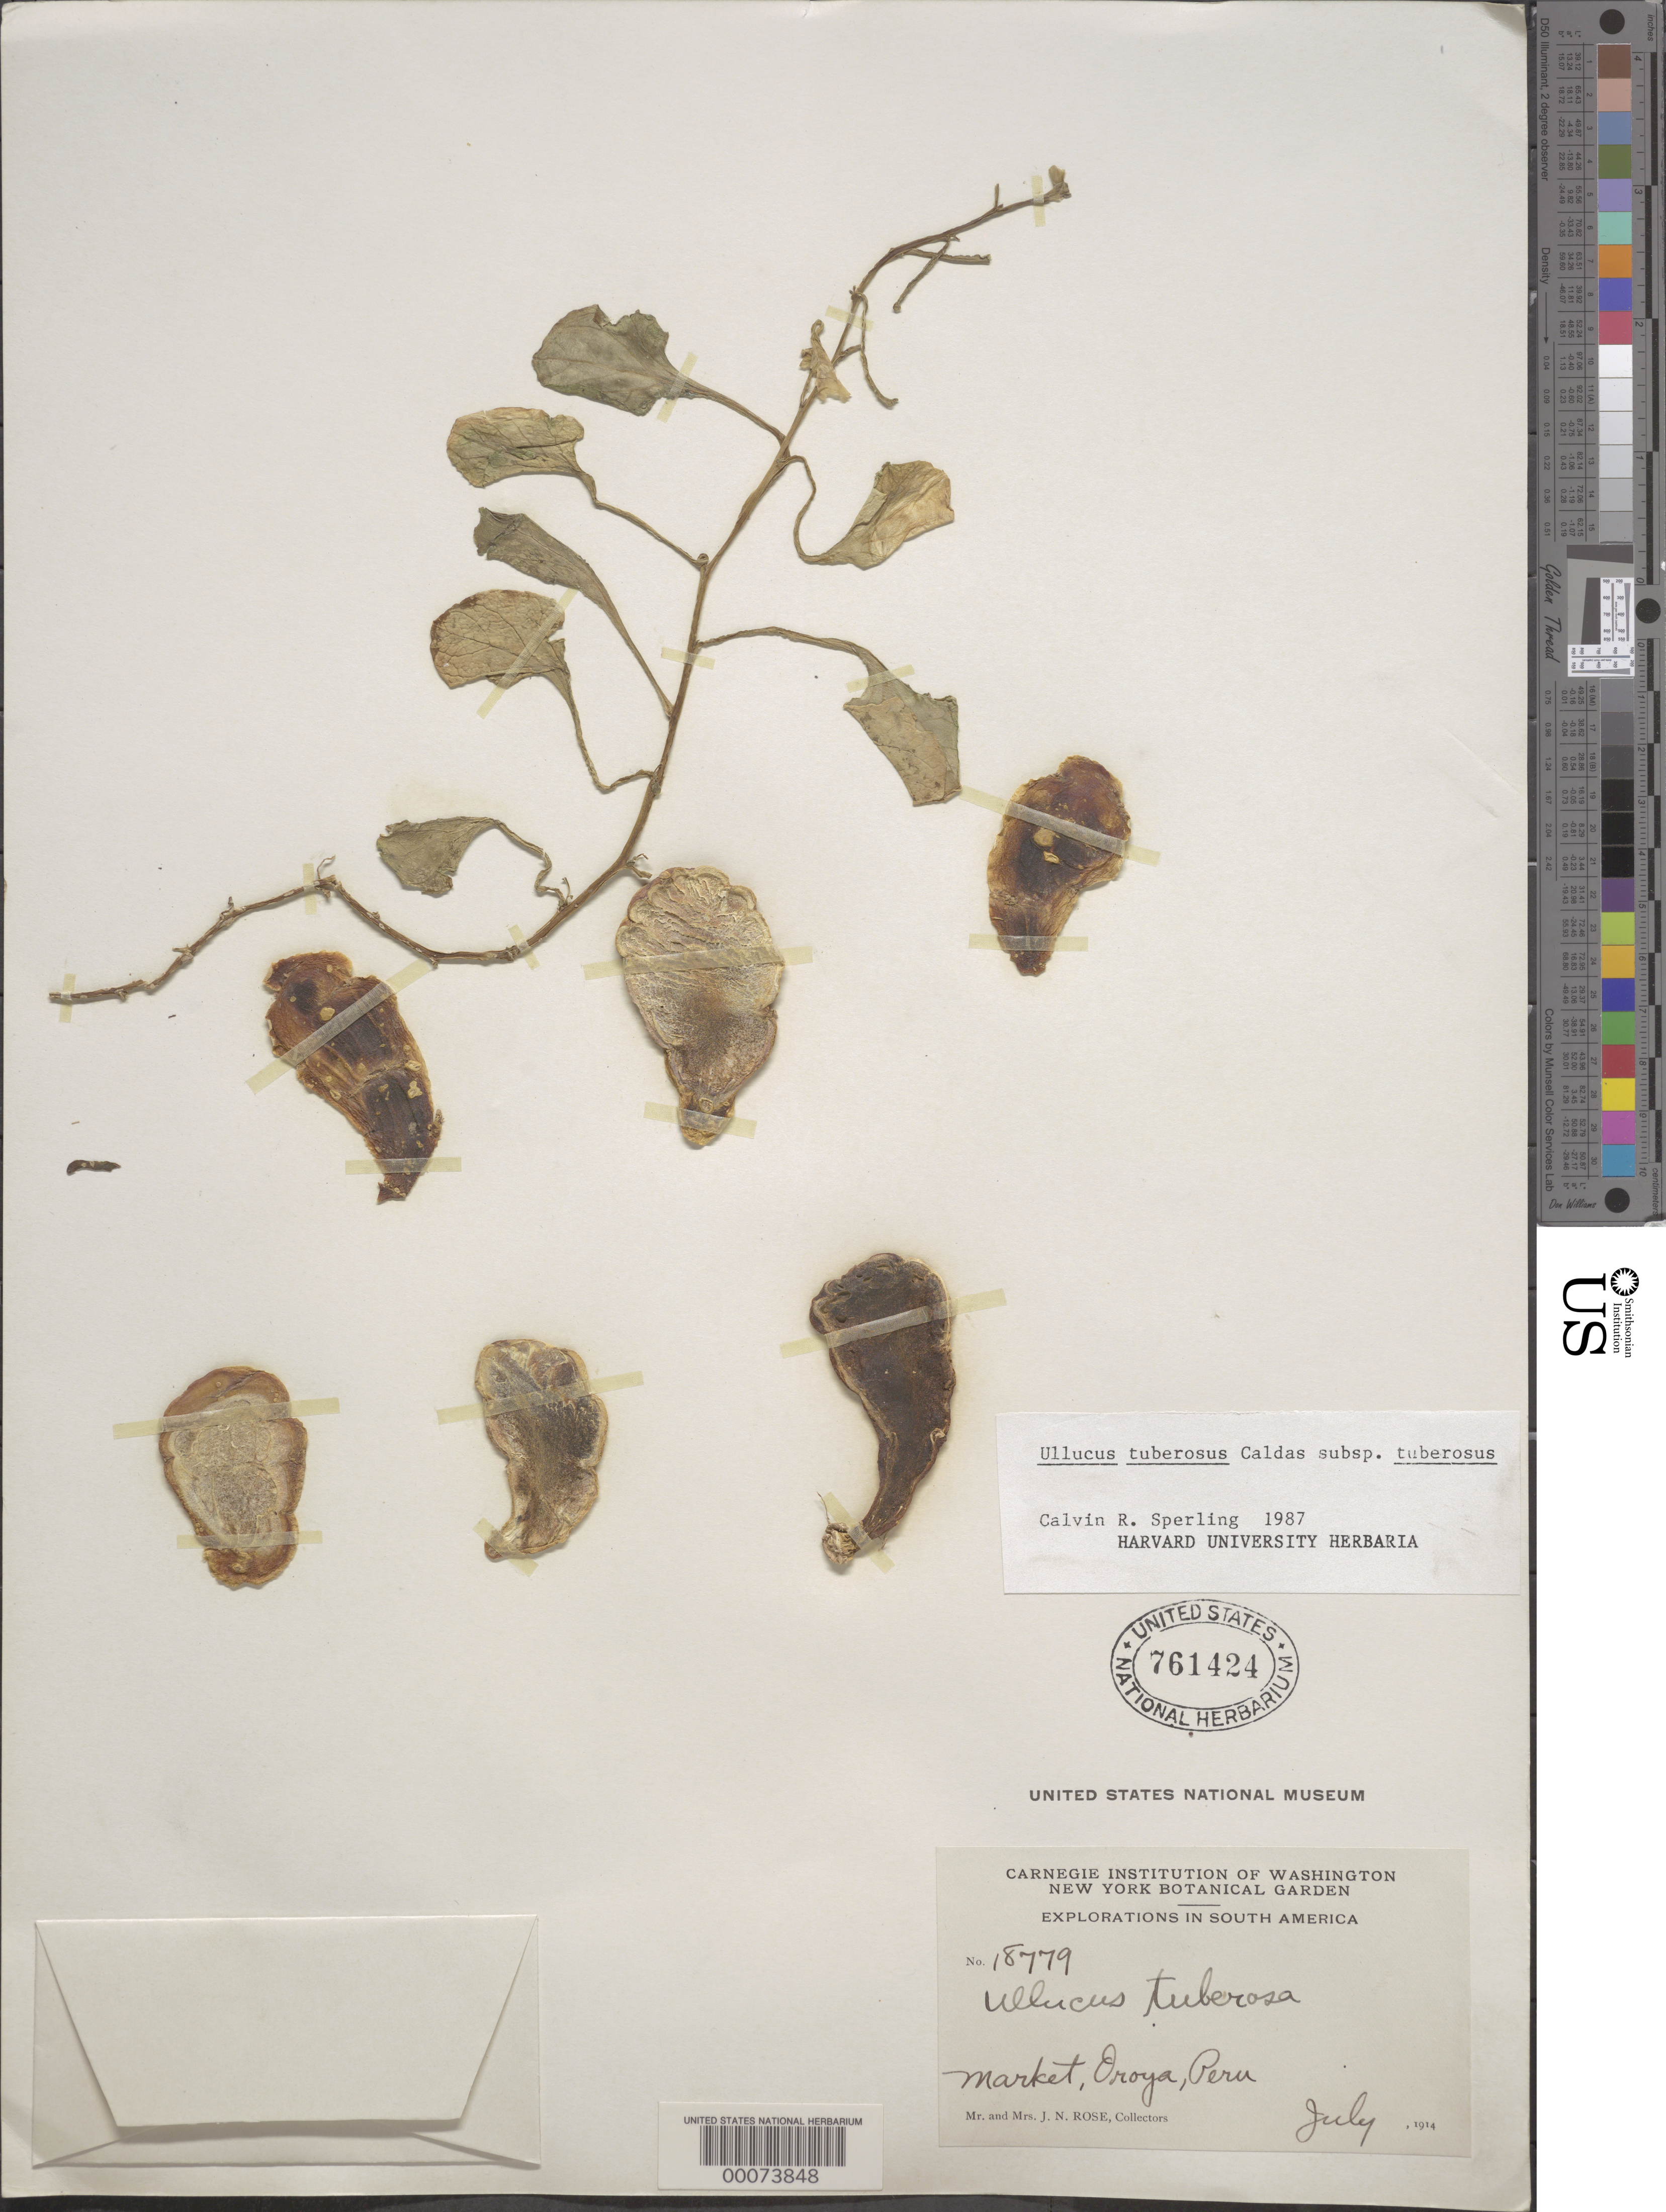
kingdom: Plantae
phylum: Tracheophyta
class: Magnoliopsida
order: Caryophyllales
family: Basellaceae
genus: Ullucus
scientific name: Ullucus tuberosus subsp. tuberosus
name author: Caldas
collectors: J. N. Rose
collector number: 18779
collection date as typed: Jul 1914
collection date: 1914-07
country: Peru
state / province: Junín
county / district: Yauli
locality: market, Oroya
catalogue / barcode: US 761424